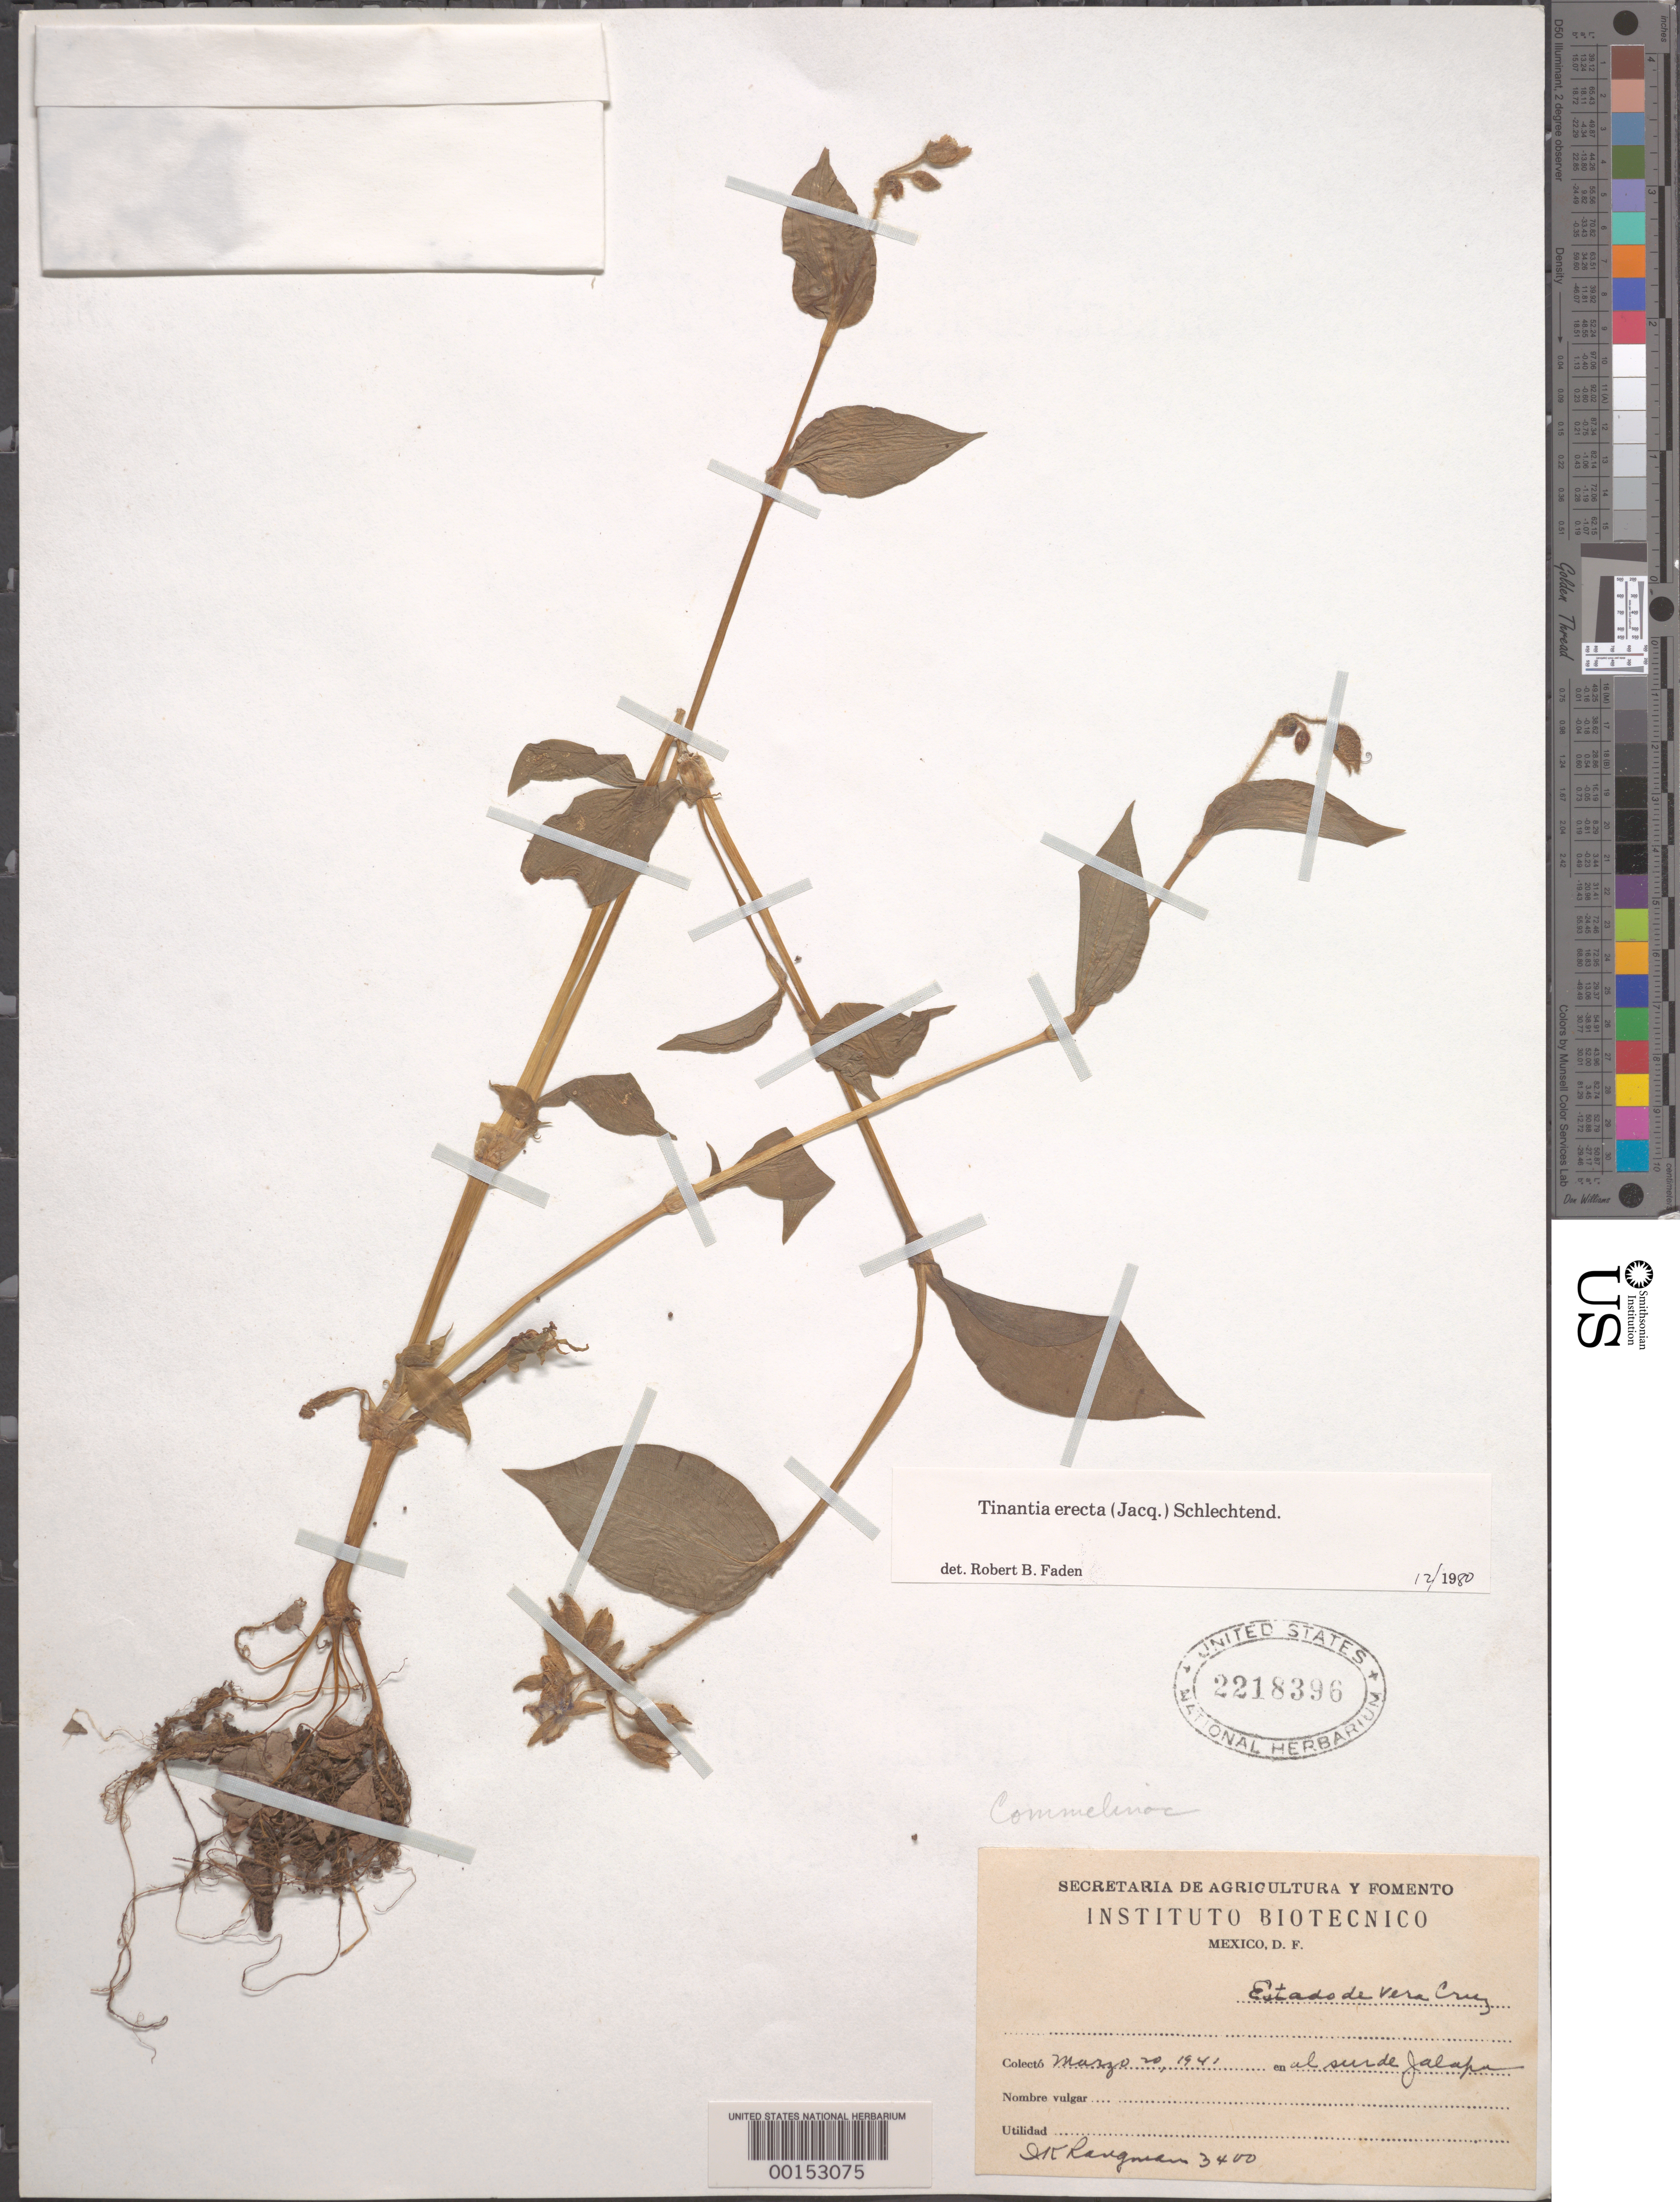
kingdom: Plantae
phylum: Tracheophyta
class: Liliopsida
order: Commelinales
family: Commelinaceae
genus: Tinantia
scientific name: Tinantia erecta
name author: (Jacq.) Fenzl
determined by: Faden, Robert B., (US), Smithsonian Institution - National Museum of Natural History (UNITED STATES)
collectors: I. Rangman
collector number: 3400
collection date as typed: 20 Mar 1941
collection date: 1941-03-20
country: Mexico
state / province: Veracruz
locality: S of jalape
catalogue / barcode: US 2218396